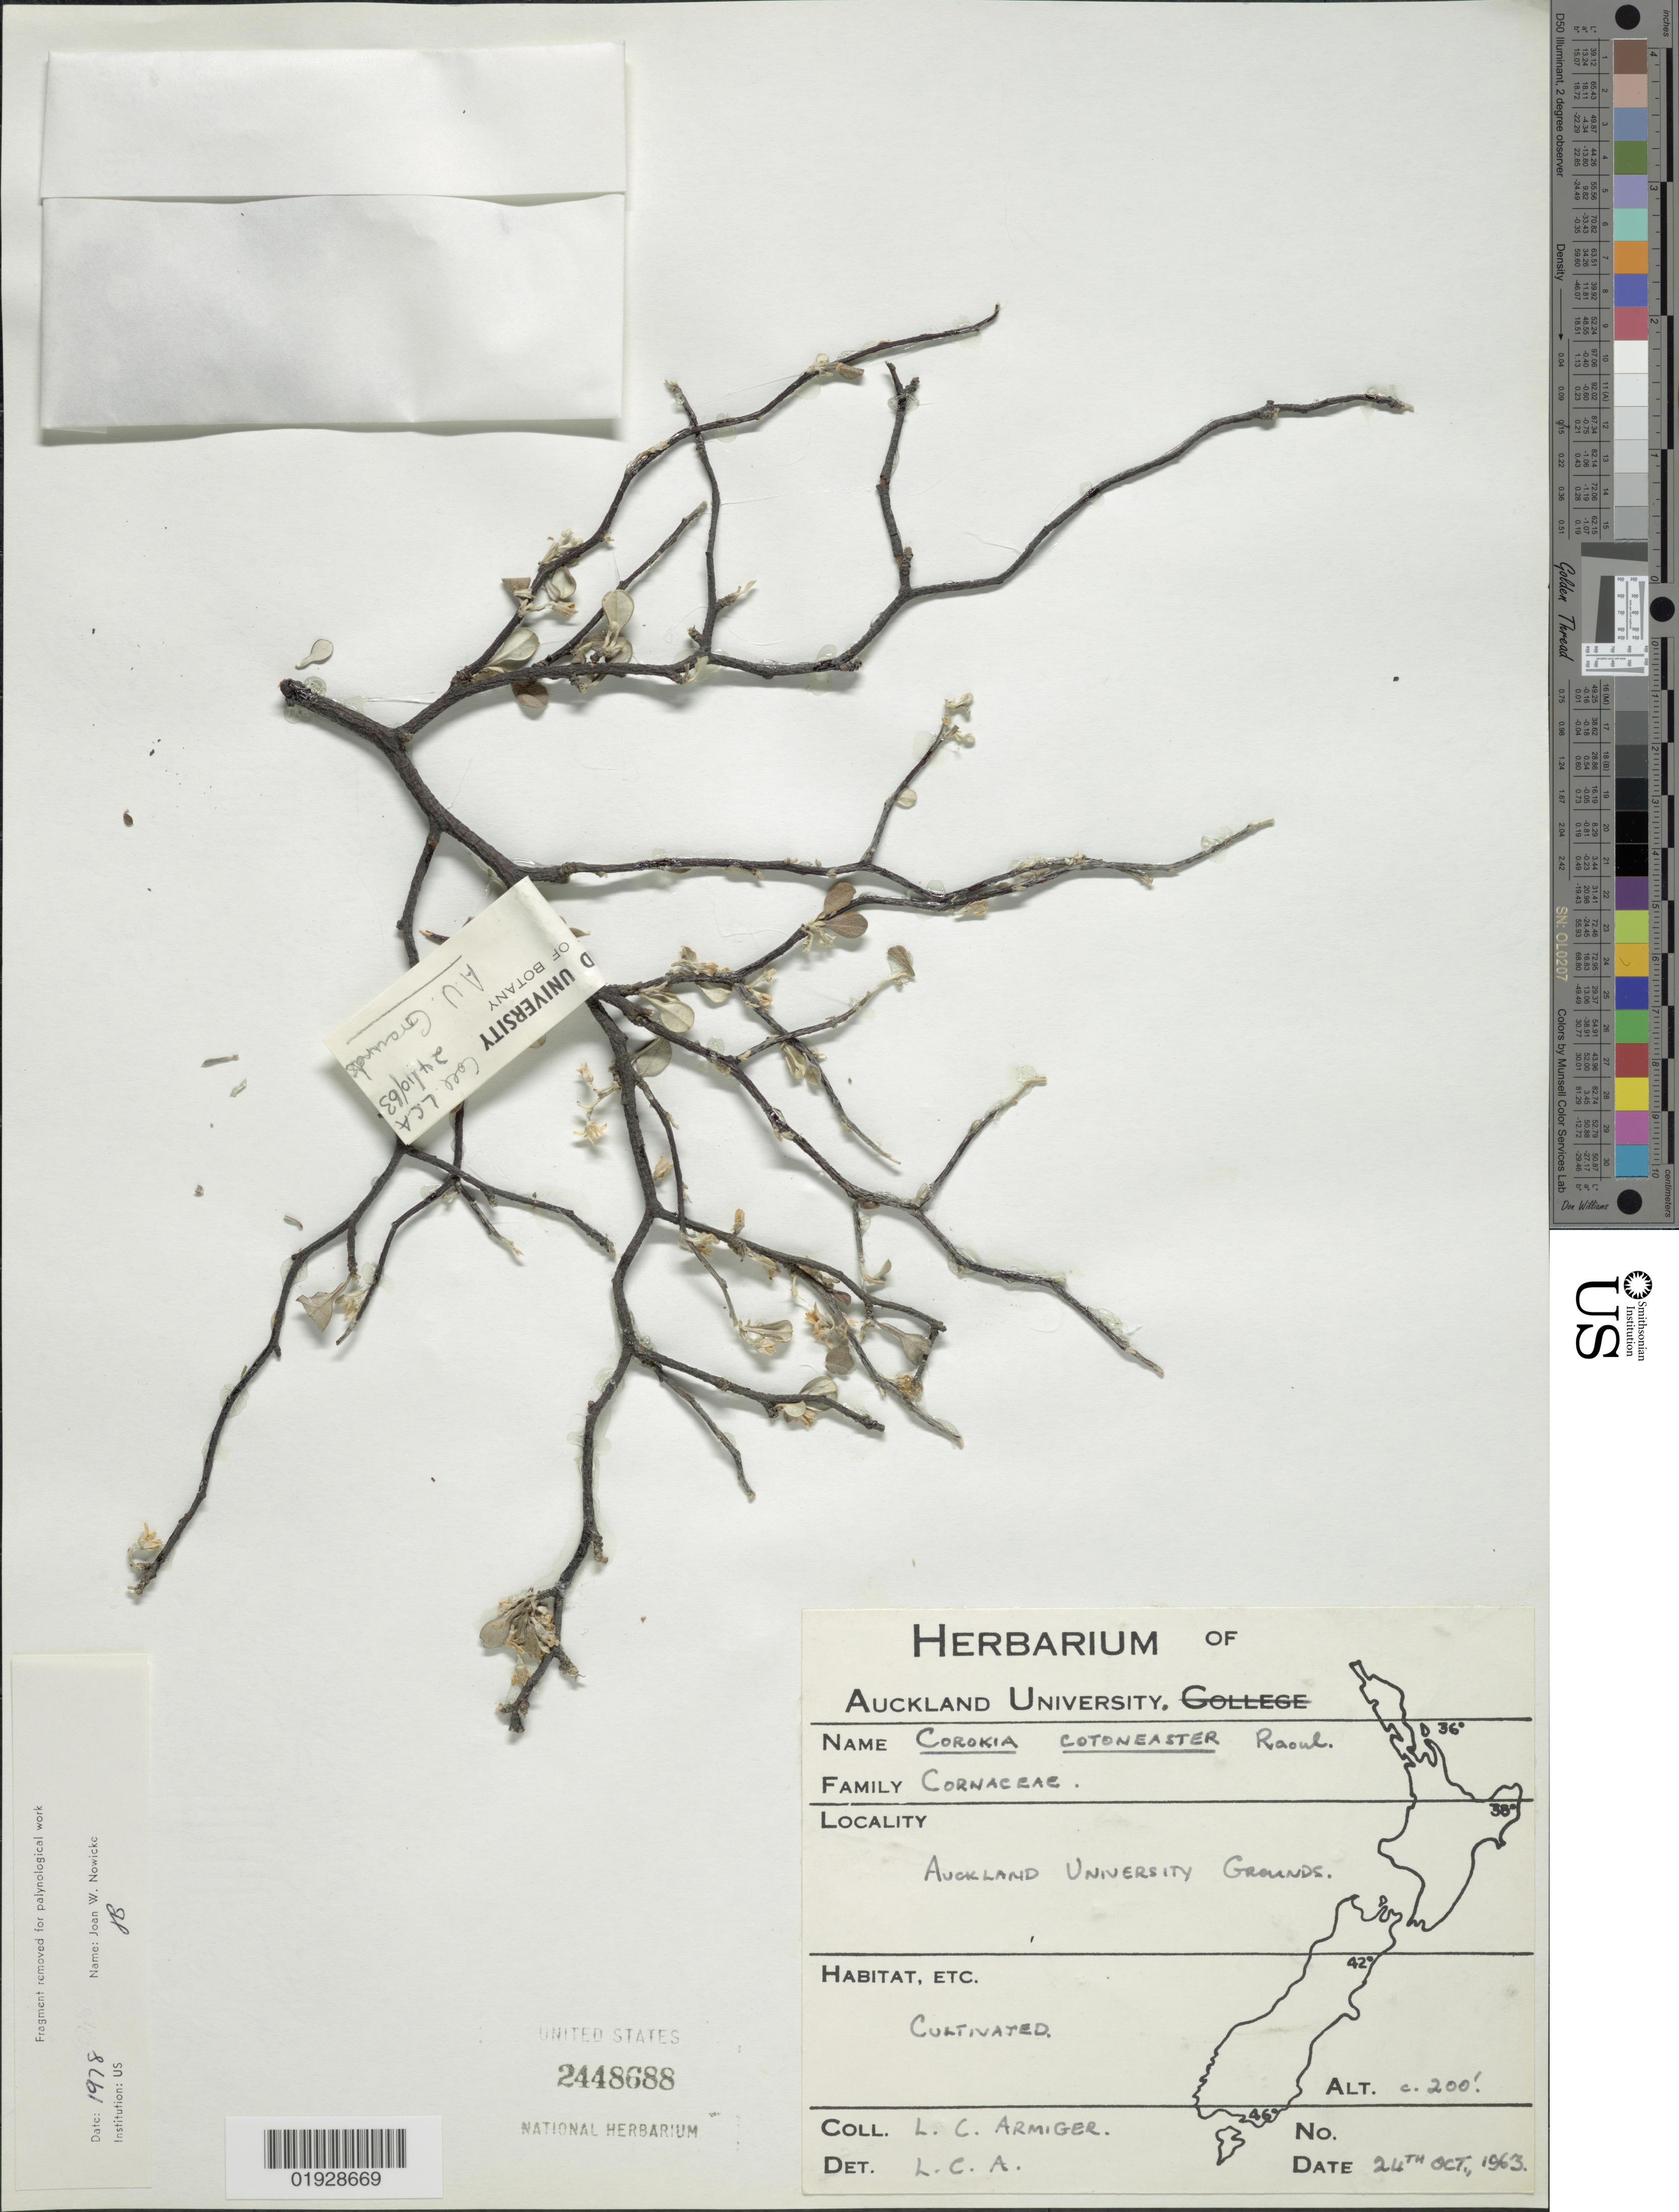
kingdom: Plantae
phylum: Tracheophyta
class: Magnoliopsida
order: Asterales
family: Argophyllaceae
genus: Corokia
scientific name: Corokia cotoneaster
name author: Raoul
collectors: L. Armiger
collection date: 1963-10-24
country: New Zealand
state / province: Auckland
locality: Auckland University Grounds.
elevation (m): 61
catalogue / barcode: US 2448688